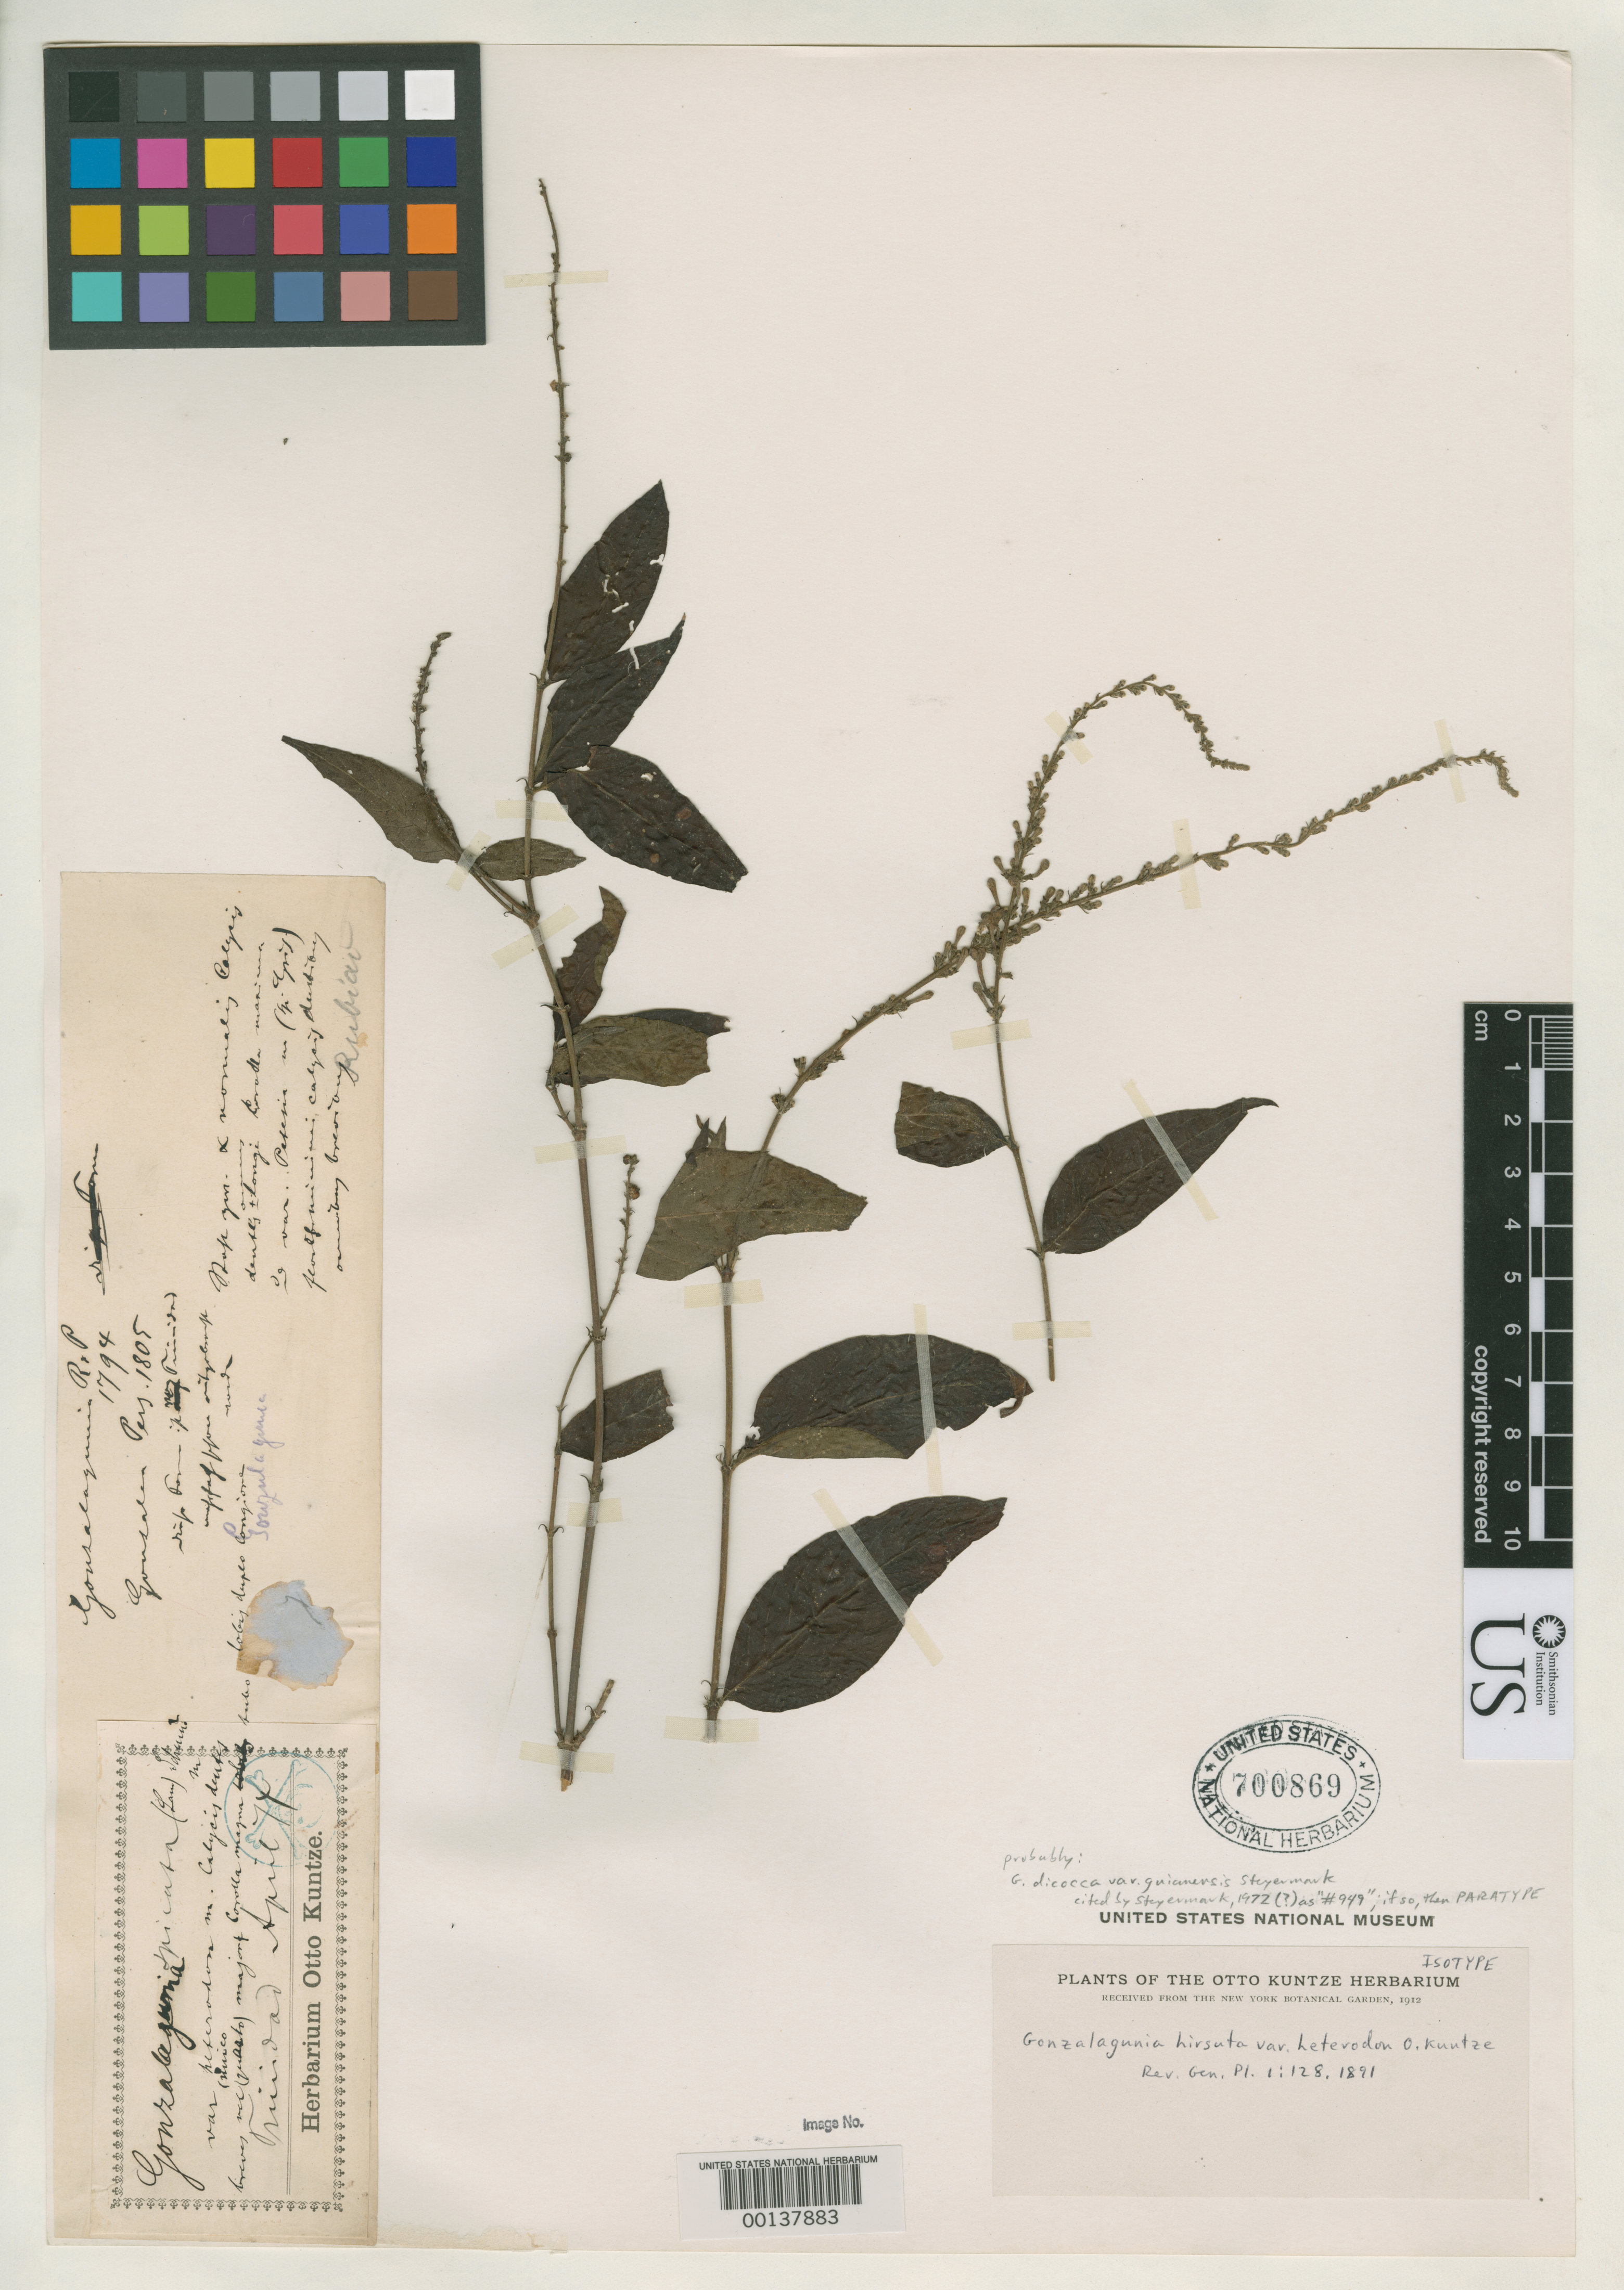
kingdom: Plantae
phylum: Tracheophyta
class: Magnoliopsida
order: Gentianales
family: Rubiaceae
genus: Gonzalagunia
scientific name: Gonzalagunia hirsuta var. heterodon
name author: Kuntze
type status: Type Collection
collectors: C.E.O. Kuntze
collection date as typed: Apr 1874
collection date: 1874-04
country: Trinidad and Tobago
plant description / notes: "Plants of the Otto Kuntze Herbarium/received from the New York Botanical Garden, 1912". This sheet with copious notes by Kuntze attached, possibly the holotype? No corresponding duplicate found in NYBG online records.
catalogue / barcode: US 700869